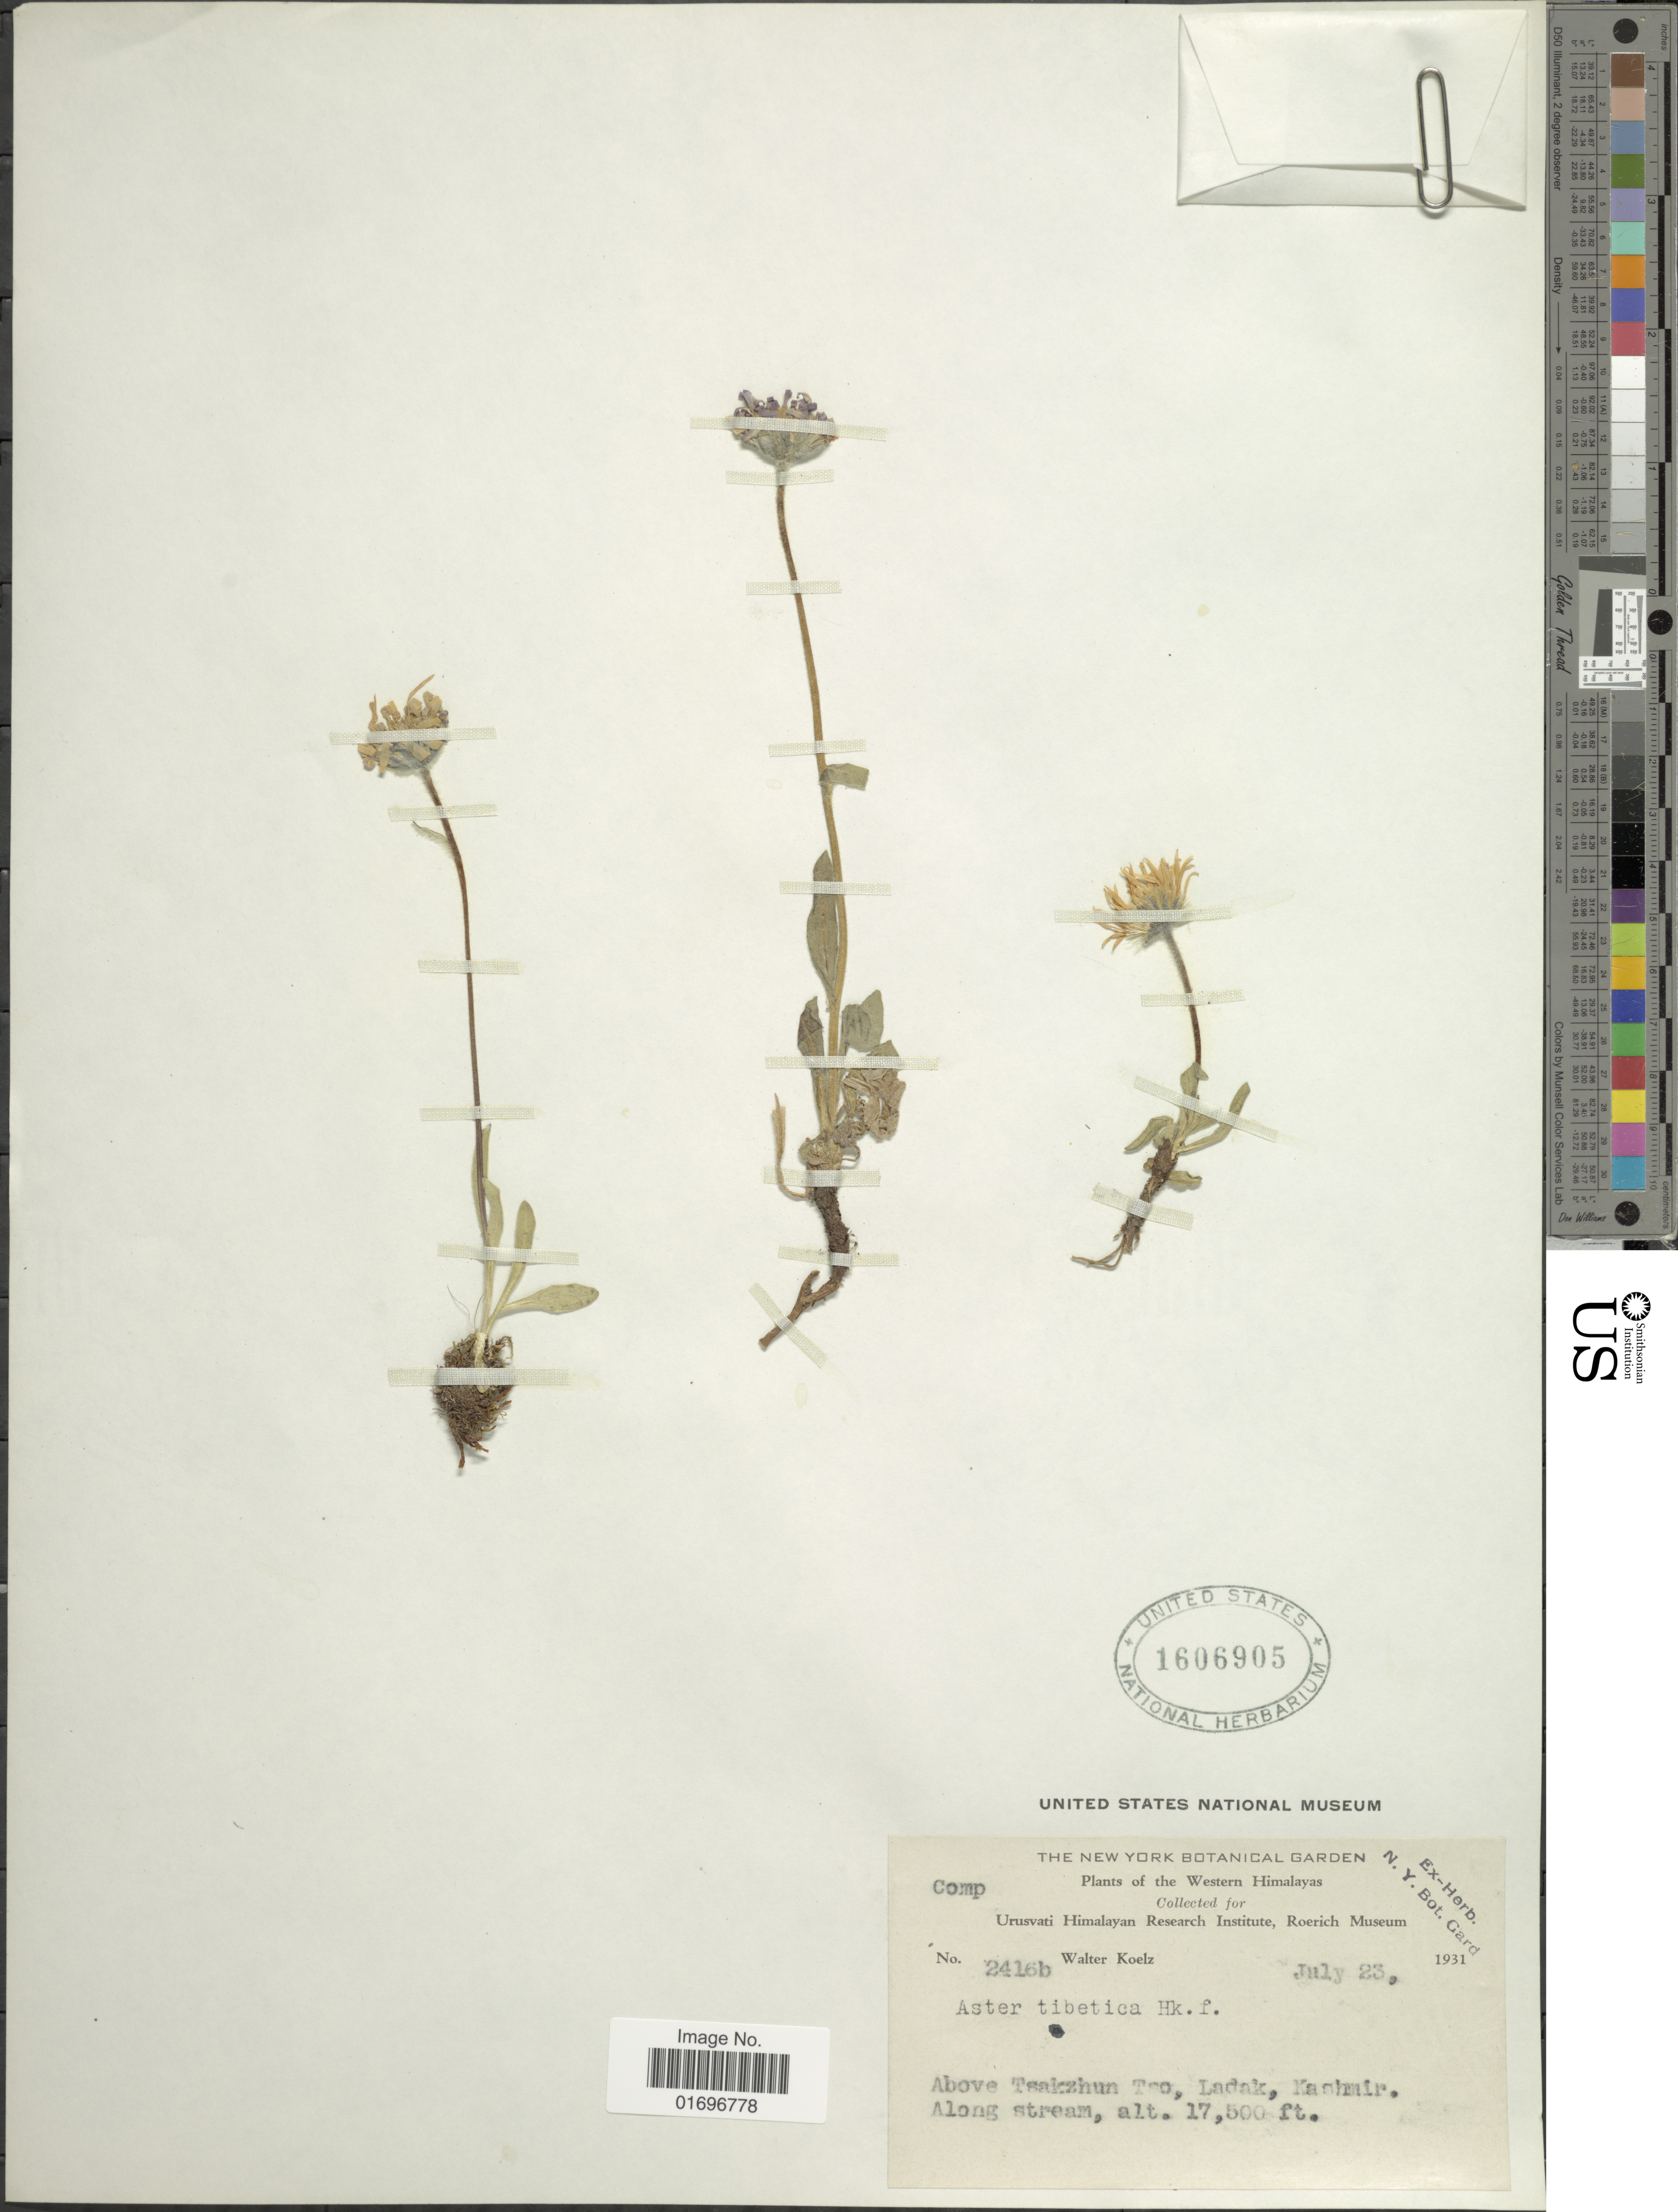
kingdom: Plantae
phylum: Tracheophyta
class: Magnoliopsida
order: Asterales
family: Asteraceae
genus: Aster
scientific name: Aster tibeticus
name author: Hook. f.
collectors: W. N. Koelz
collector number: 2416b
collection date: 1931-07-23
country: India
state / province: Ladakh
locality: Western Himalayas. Above Tsakzhun Tso, Ladak, Kashmir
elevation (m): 5334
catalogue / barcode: US 1606905